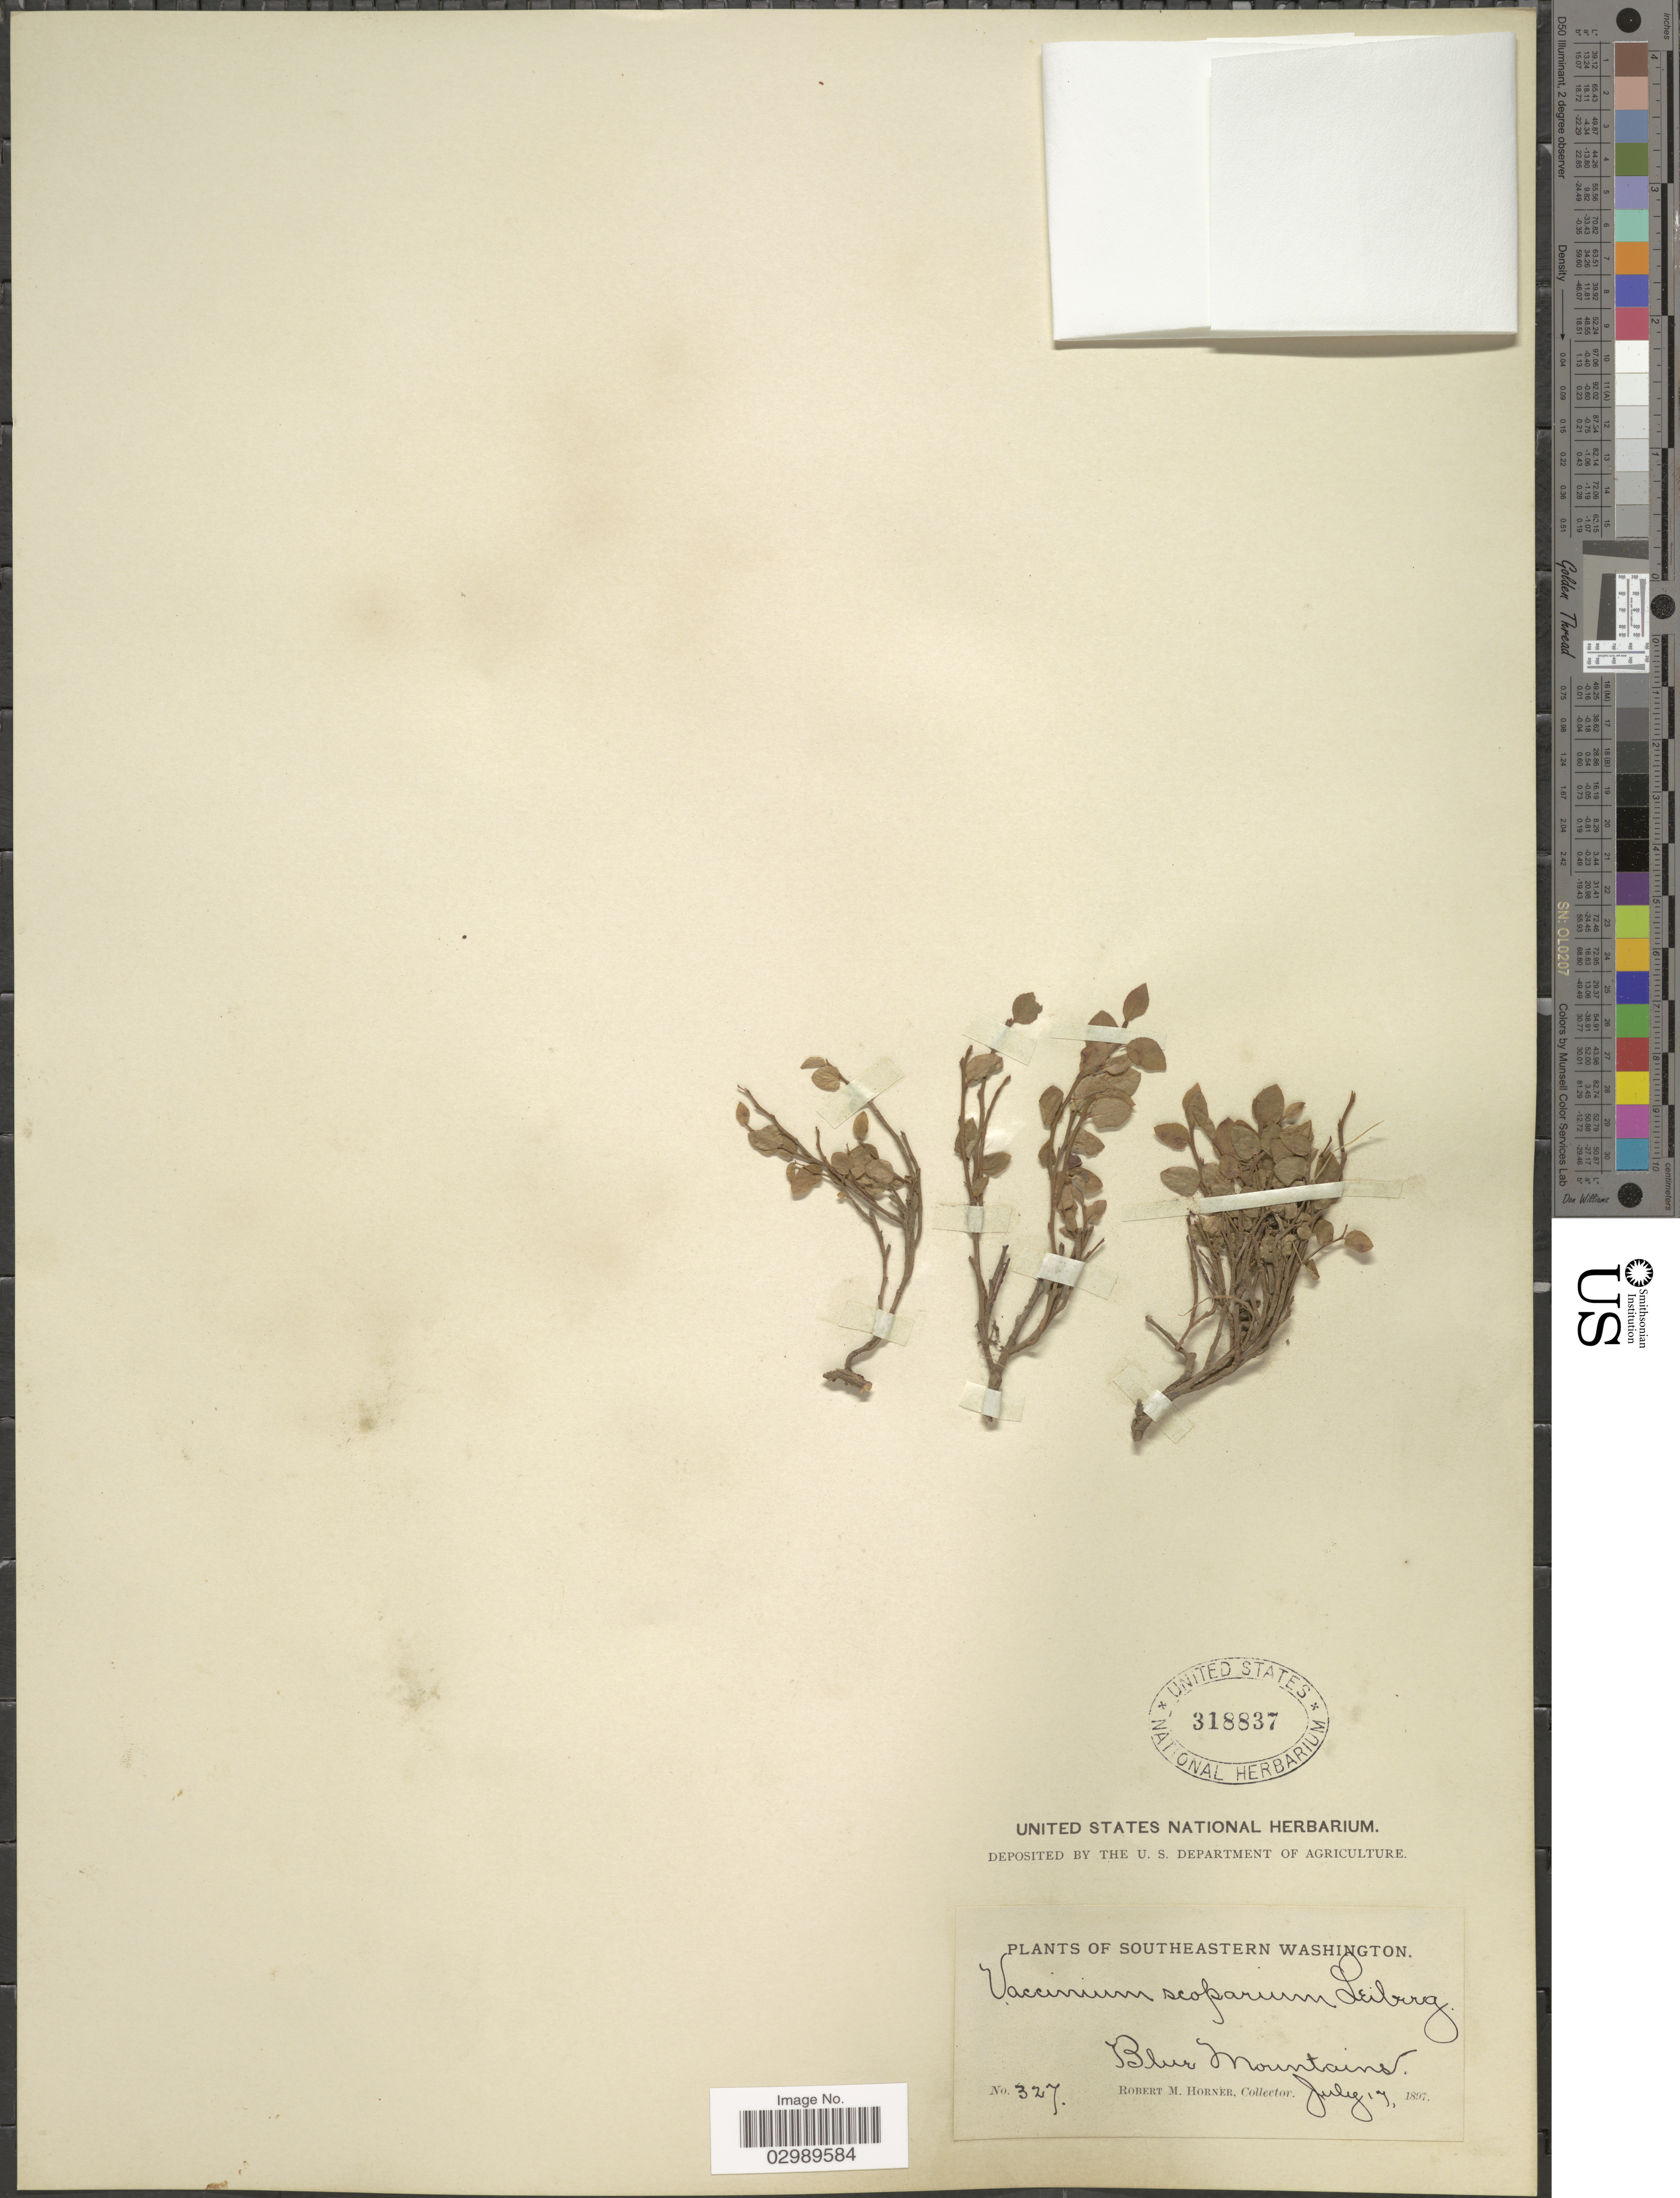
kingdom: Plantae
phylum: Tracheophyta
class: Magnoliopsida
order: Ericales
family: Ericaceae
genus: Vaccinium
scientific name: Vaccinium scoparium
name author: Leiberg ex Coville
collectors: R. Horner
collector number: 327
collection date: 1897-07-17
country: United States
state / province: Washington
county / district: Clallam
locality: Southeastern Washington, Blue Mountains.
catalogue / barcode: US 318837